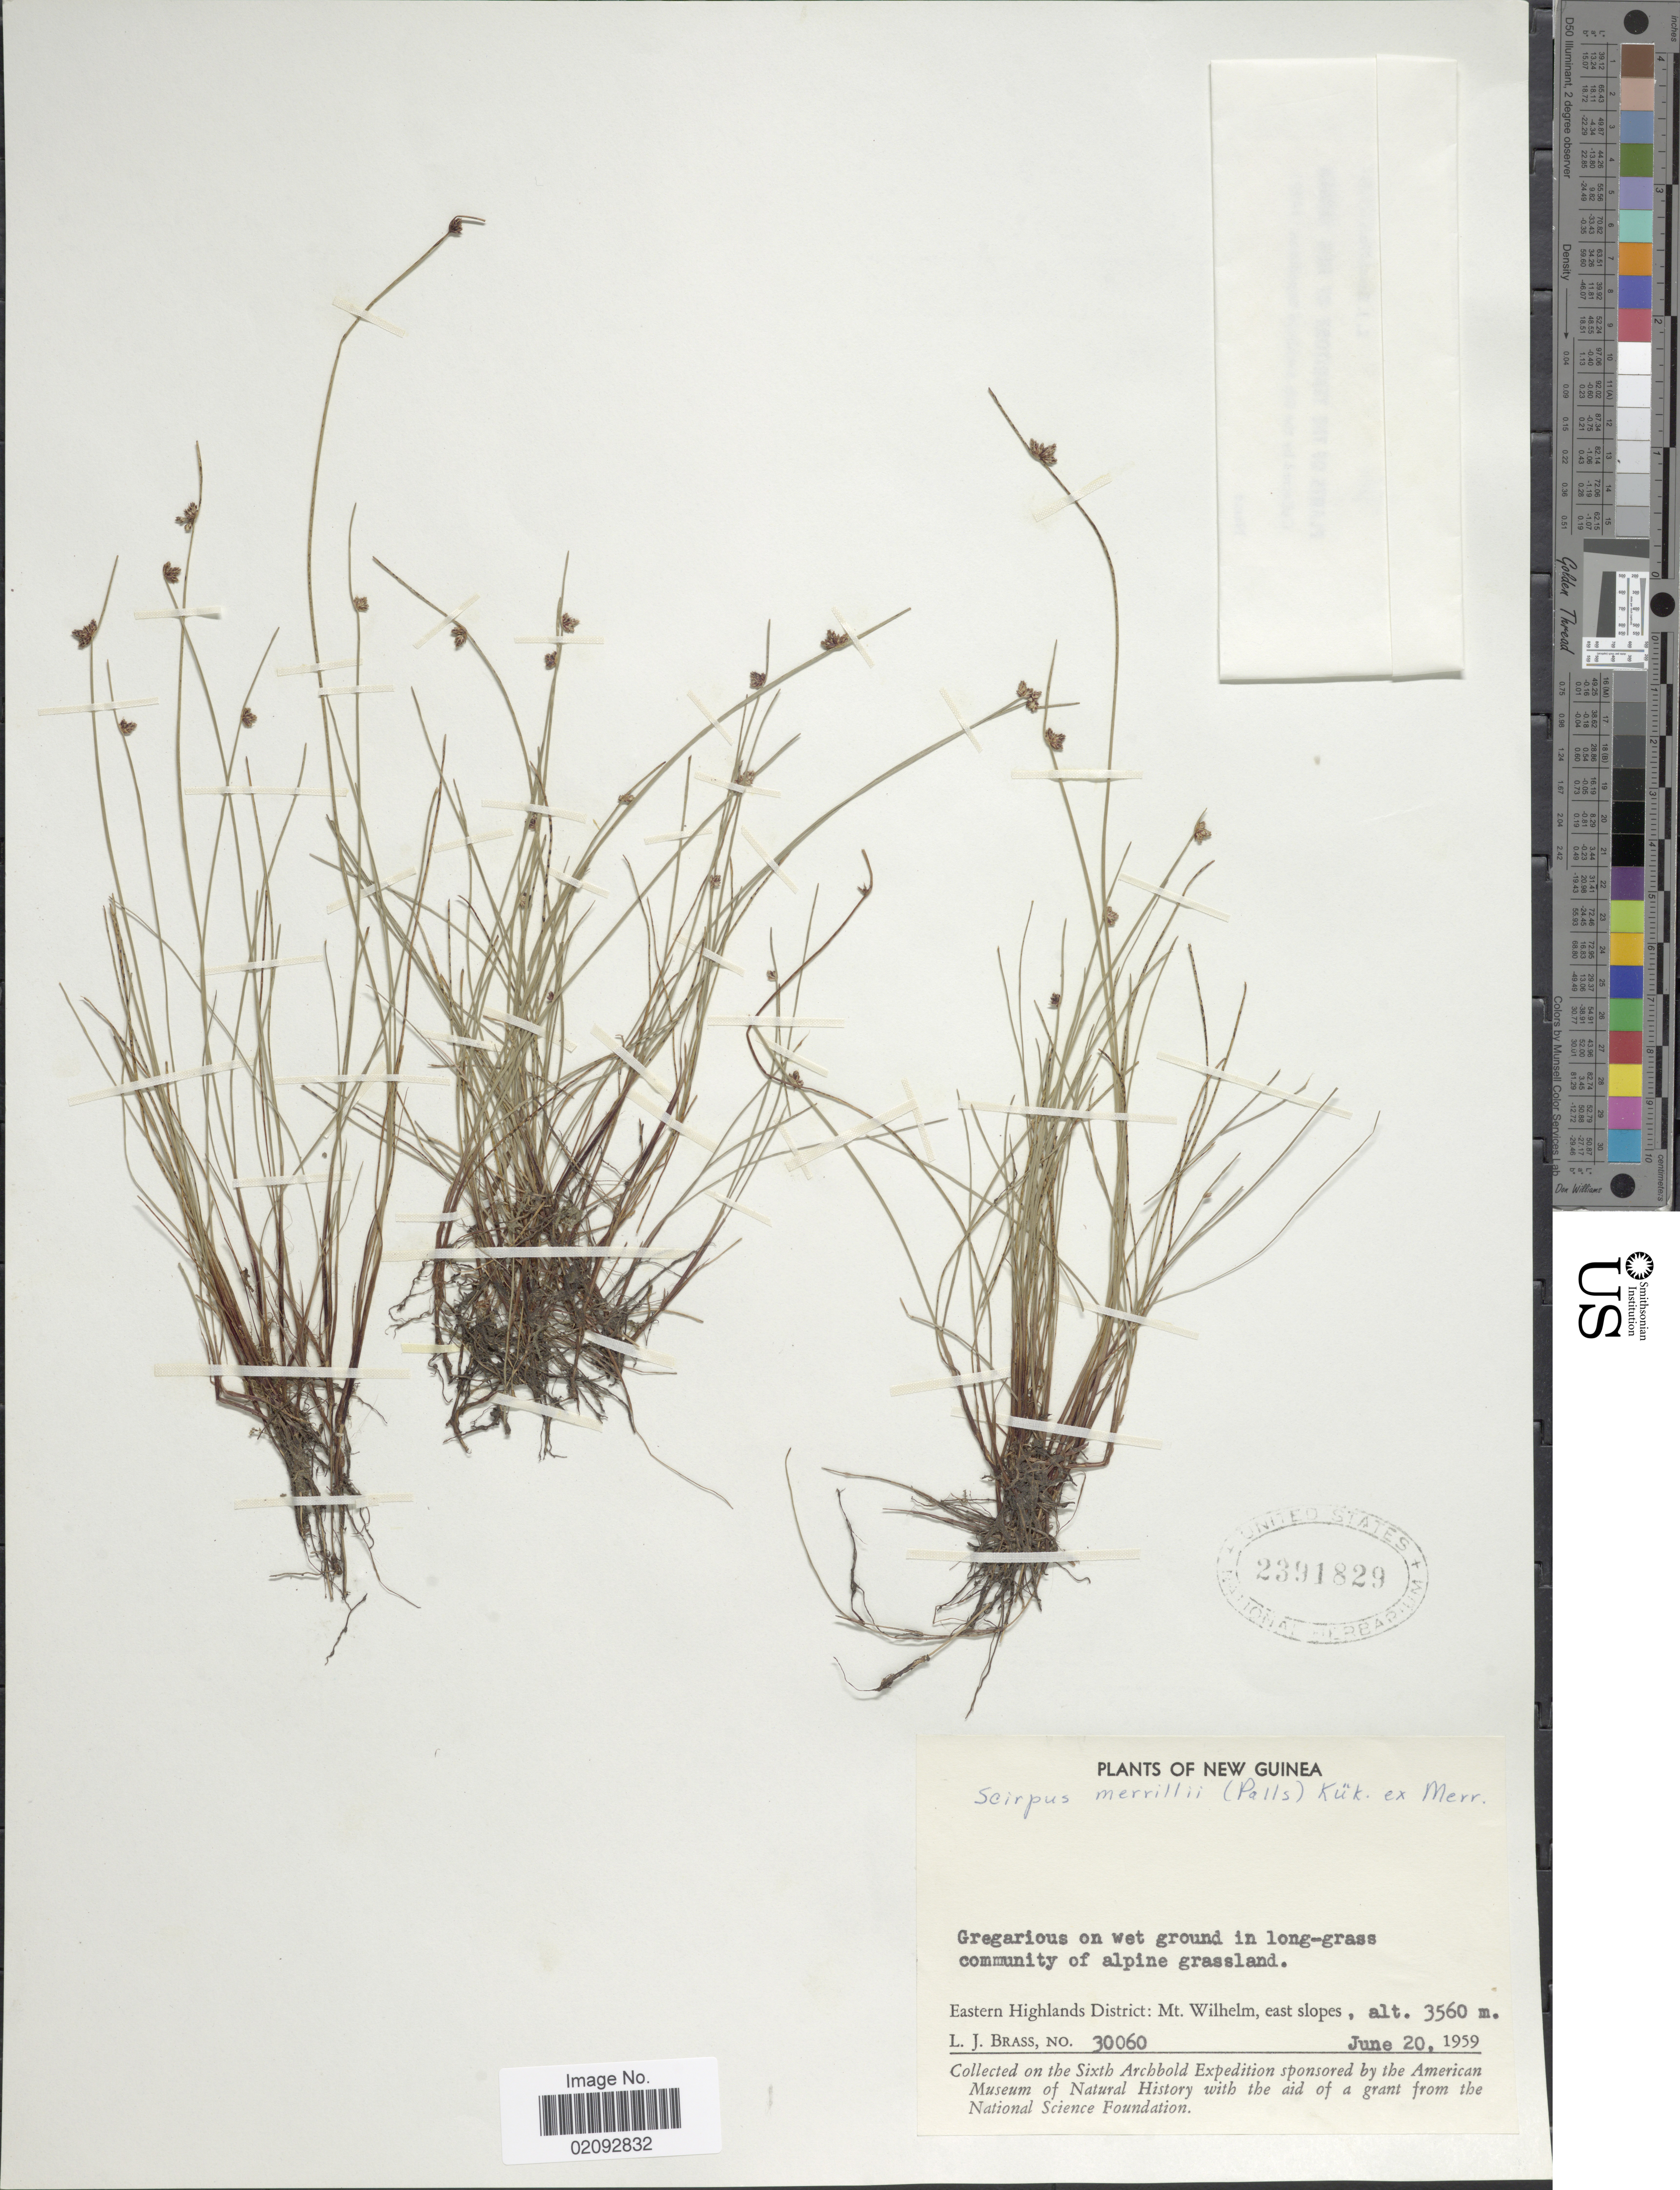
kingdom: Plantae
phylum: Tracheophyta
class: Liliopsida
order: Poales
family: Cyperaceae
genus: Isolepis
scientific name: Isolepis subtilissima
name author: Boeckeler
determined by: Strong, Mark T., (BOT), Smithsonian Institution - National Museum of Natural History (UNITED STATES)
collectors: L. J. Brass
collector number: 30060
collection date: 1959-06-20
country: Papua New Guinea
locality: New Guinea, Gregarious on wet ground in long-grass community of alpine grassland, Eastern Highlands District: Mt Wilhelm, east slopes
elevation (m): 3560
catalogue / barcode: US 2391829